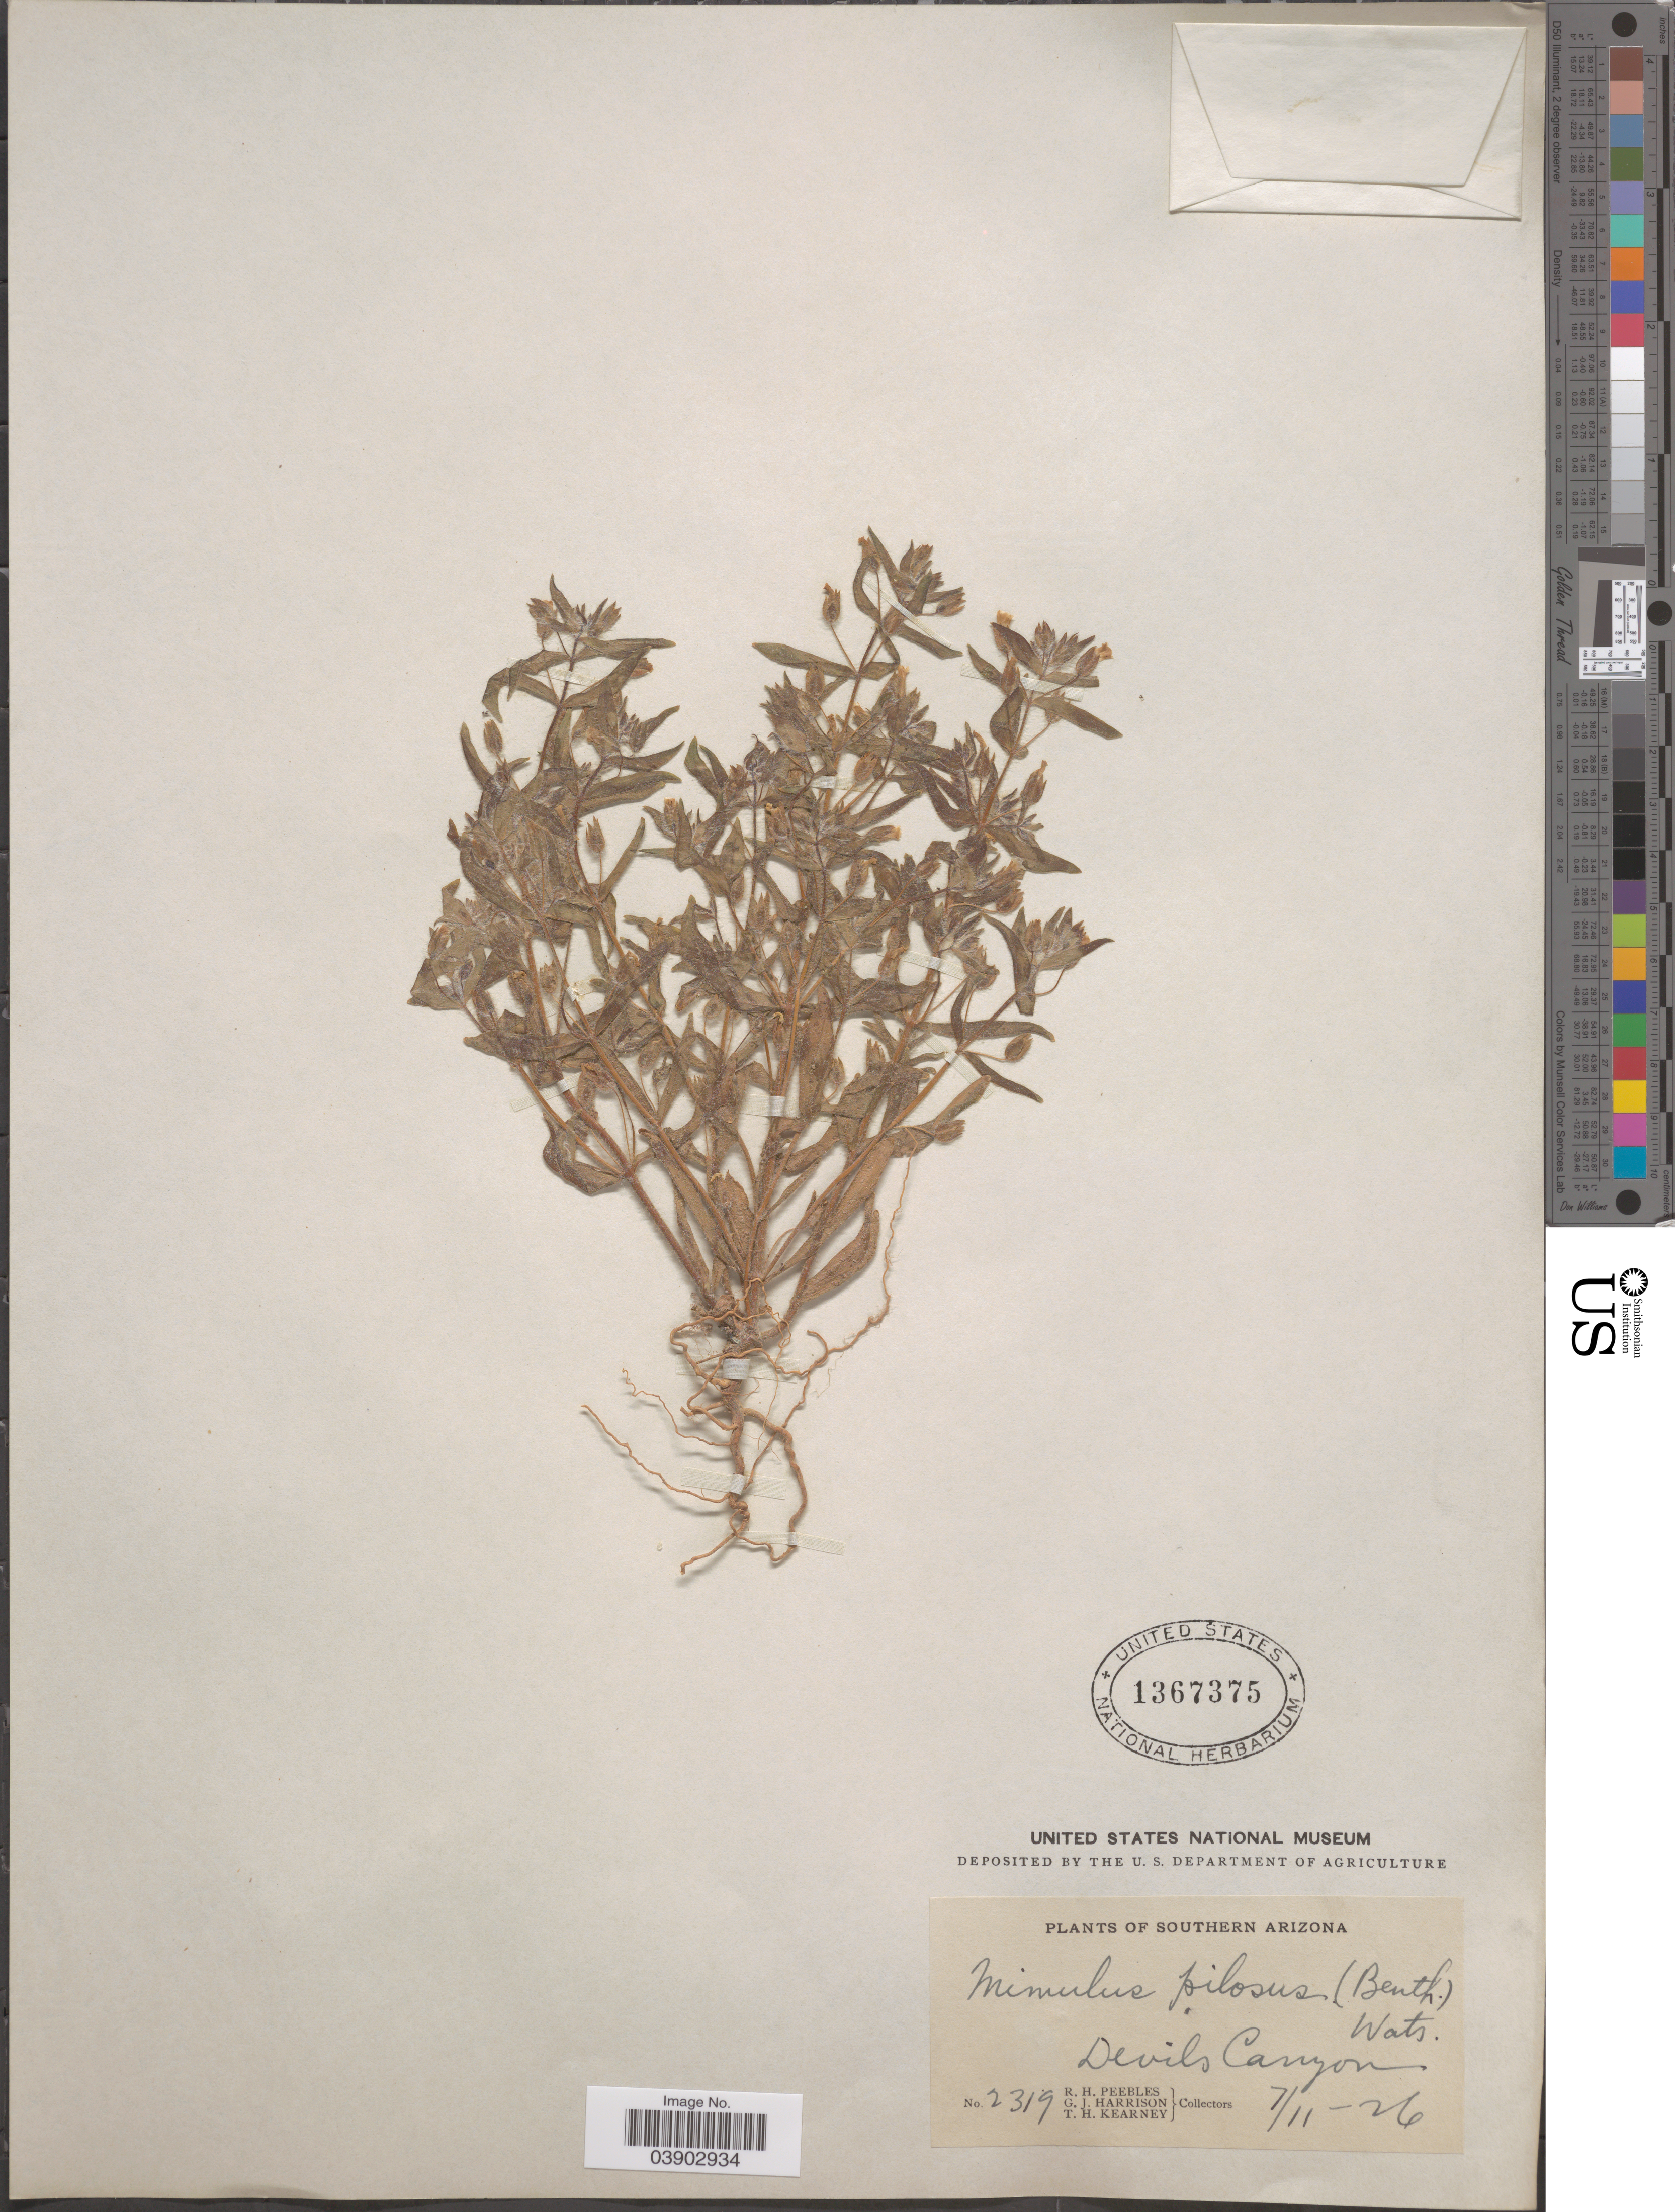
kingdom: Plantae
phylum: Tracheophyta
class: Magnoliopsida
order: Lamiales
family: Phrymaceae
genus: Mimetanthe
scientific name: Mimetanthe pilosa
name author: (Benth.) Greene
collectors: R. H. Peebles, G. J. Harrison & T. H. Kearney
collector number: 2319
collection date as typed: Transcribed d/m/y: 11/7/26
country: United States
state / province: Arizona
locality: Southern Arizona. Devils Canyon.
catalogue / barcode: US 1367375